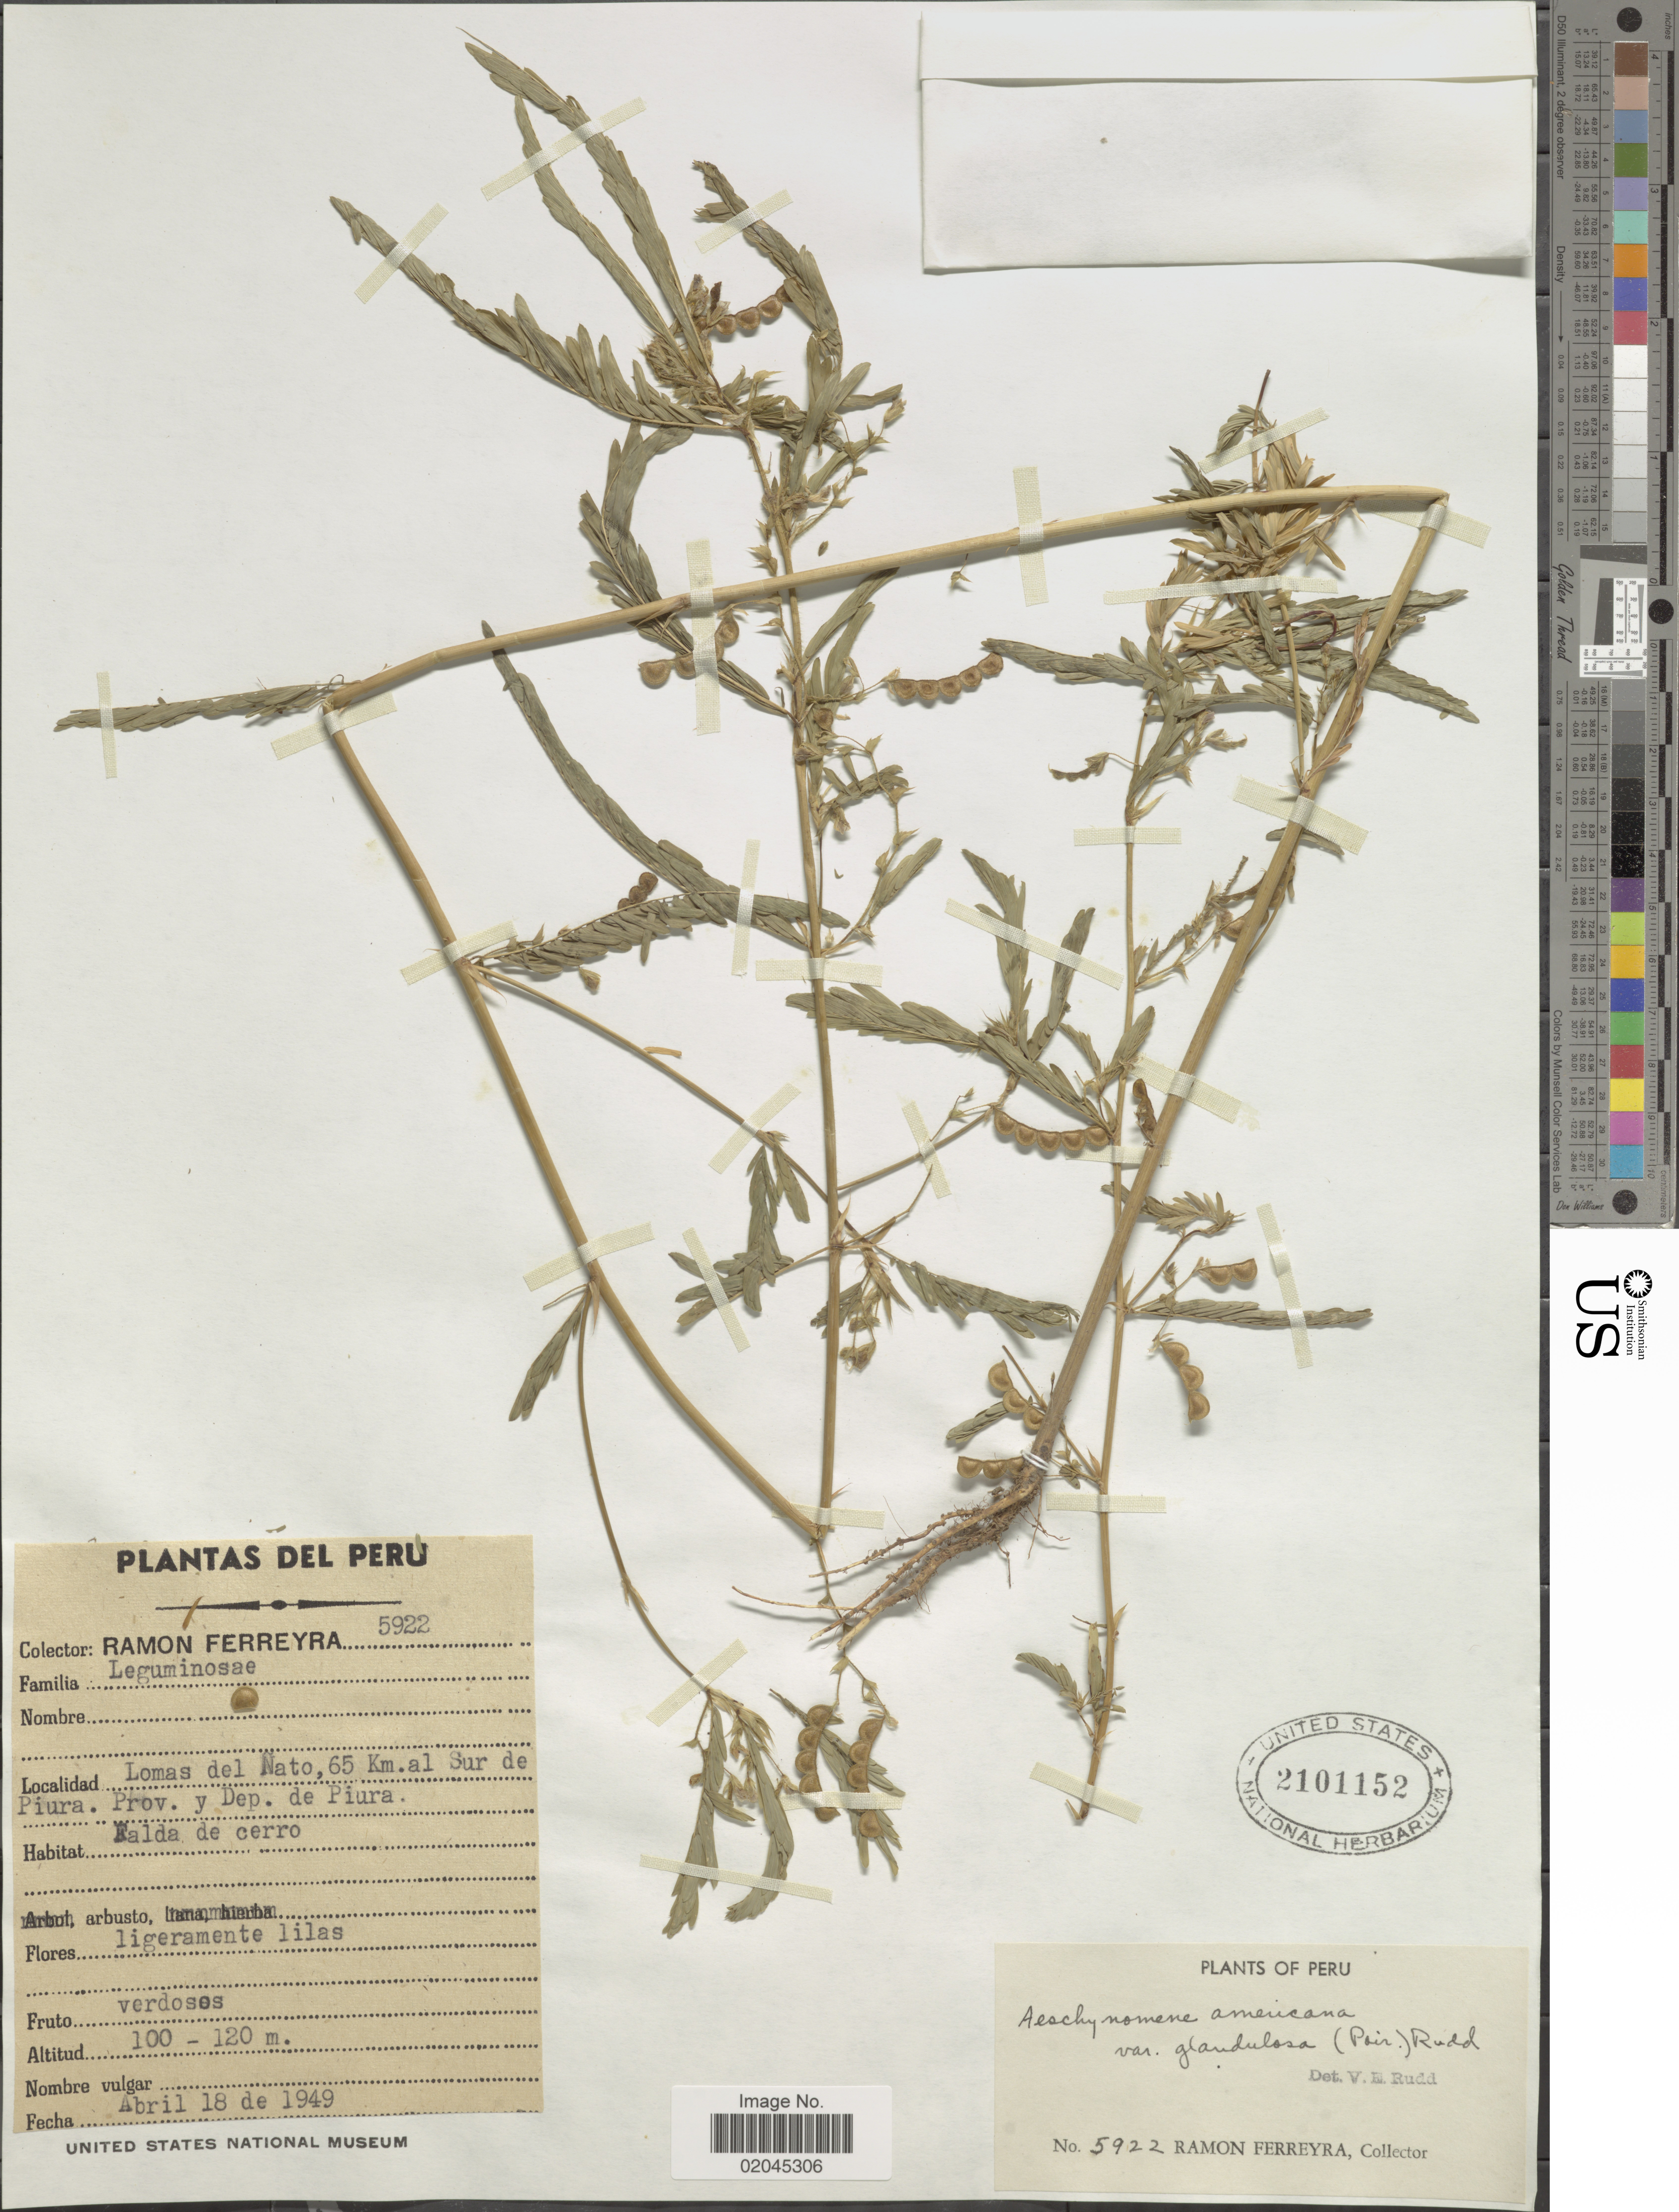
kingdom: Plantae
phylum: Tracheophyta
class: Magnoliopsida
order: Fabales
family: Fabaceae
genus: Aeschynomene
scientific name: Aeschynomene americana var. americana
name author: L.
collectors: R. A. Ferreyra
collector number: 5922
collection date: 1949-04-18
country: Peru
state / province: Piura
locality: Lomas del Nato, 65 Km al Sur de Piura. Prov. y Dep. de Piura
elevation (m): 100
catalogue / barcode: US 2101152